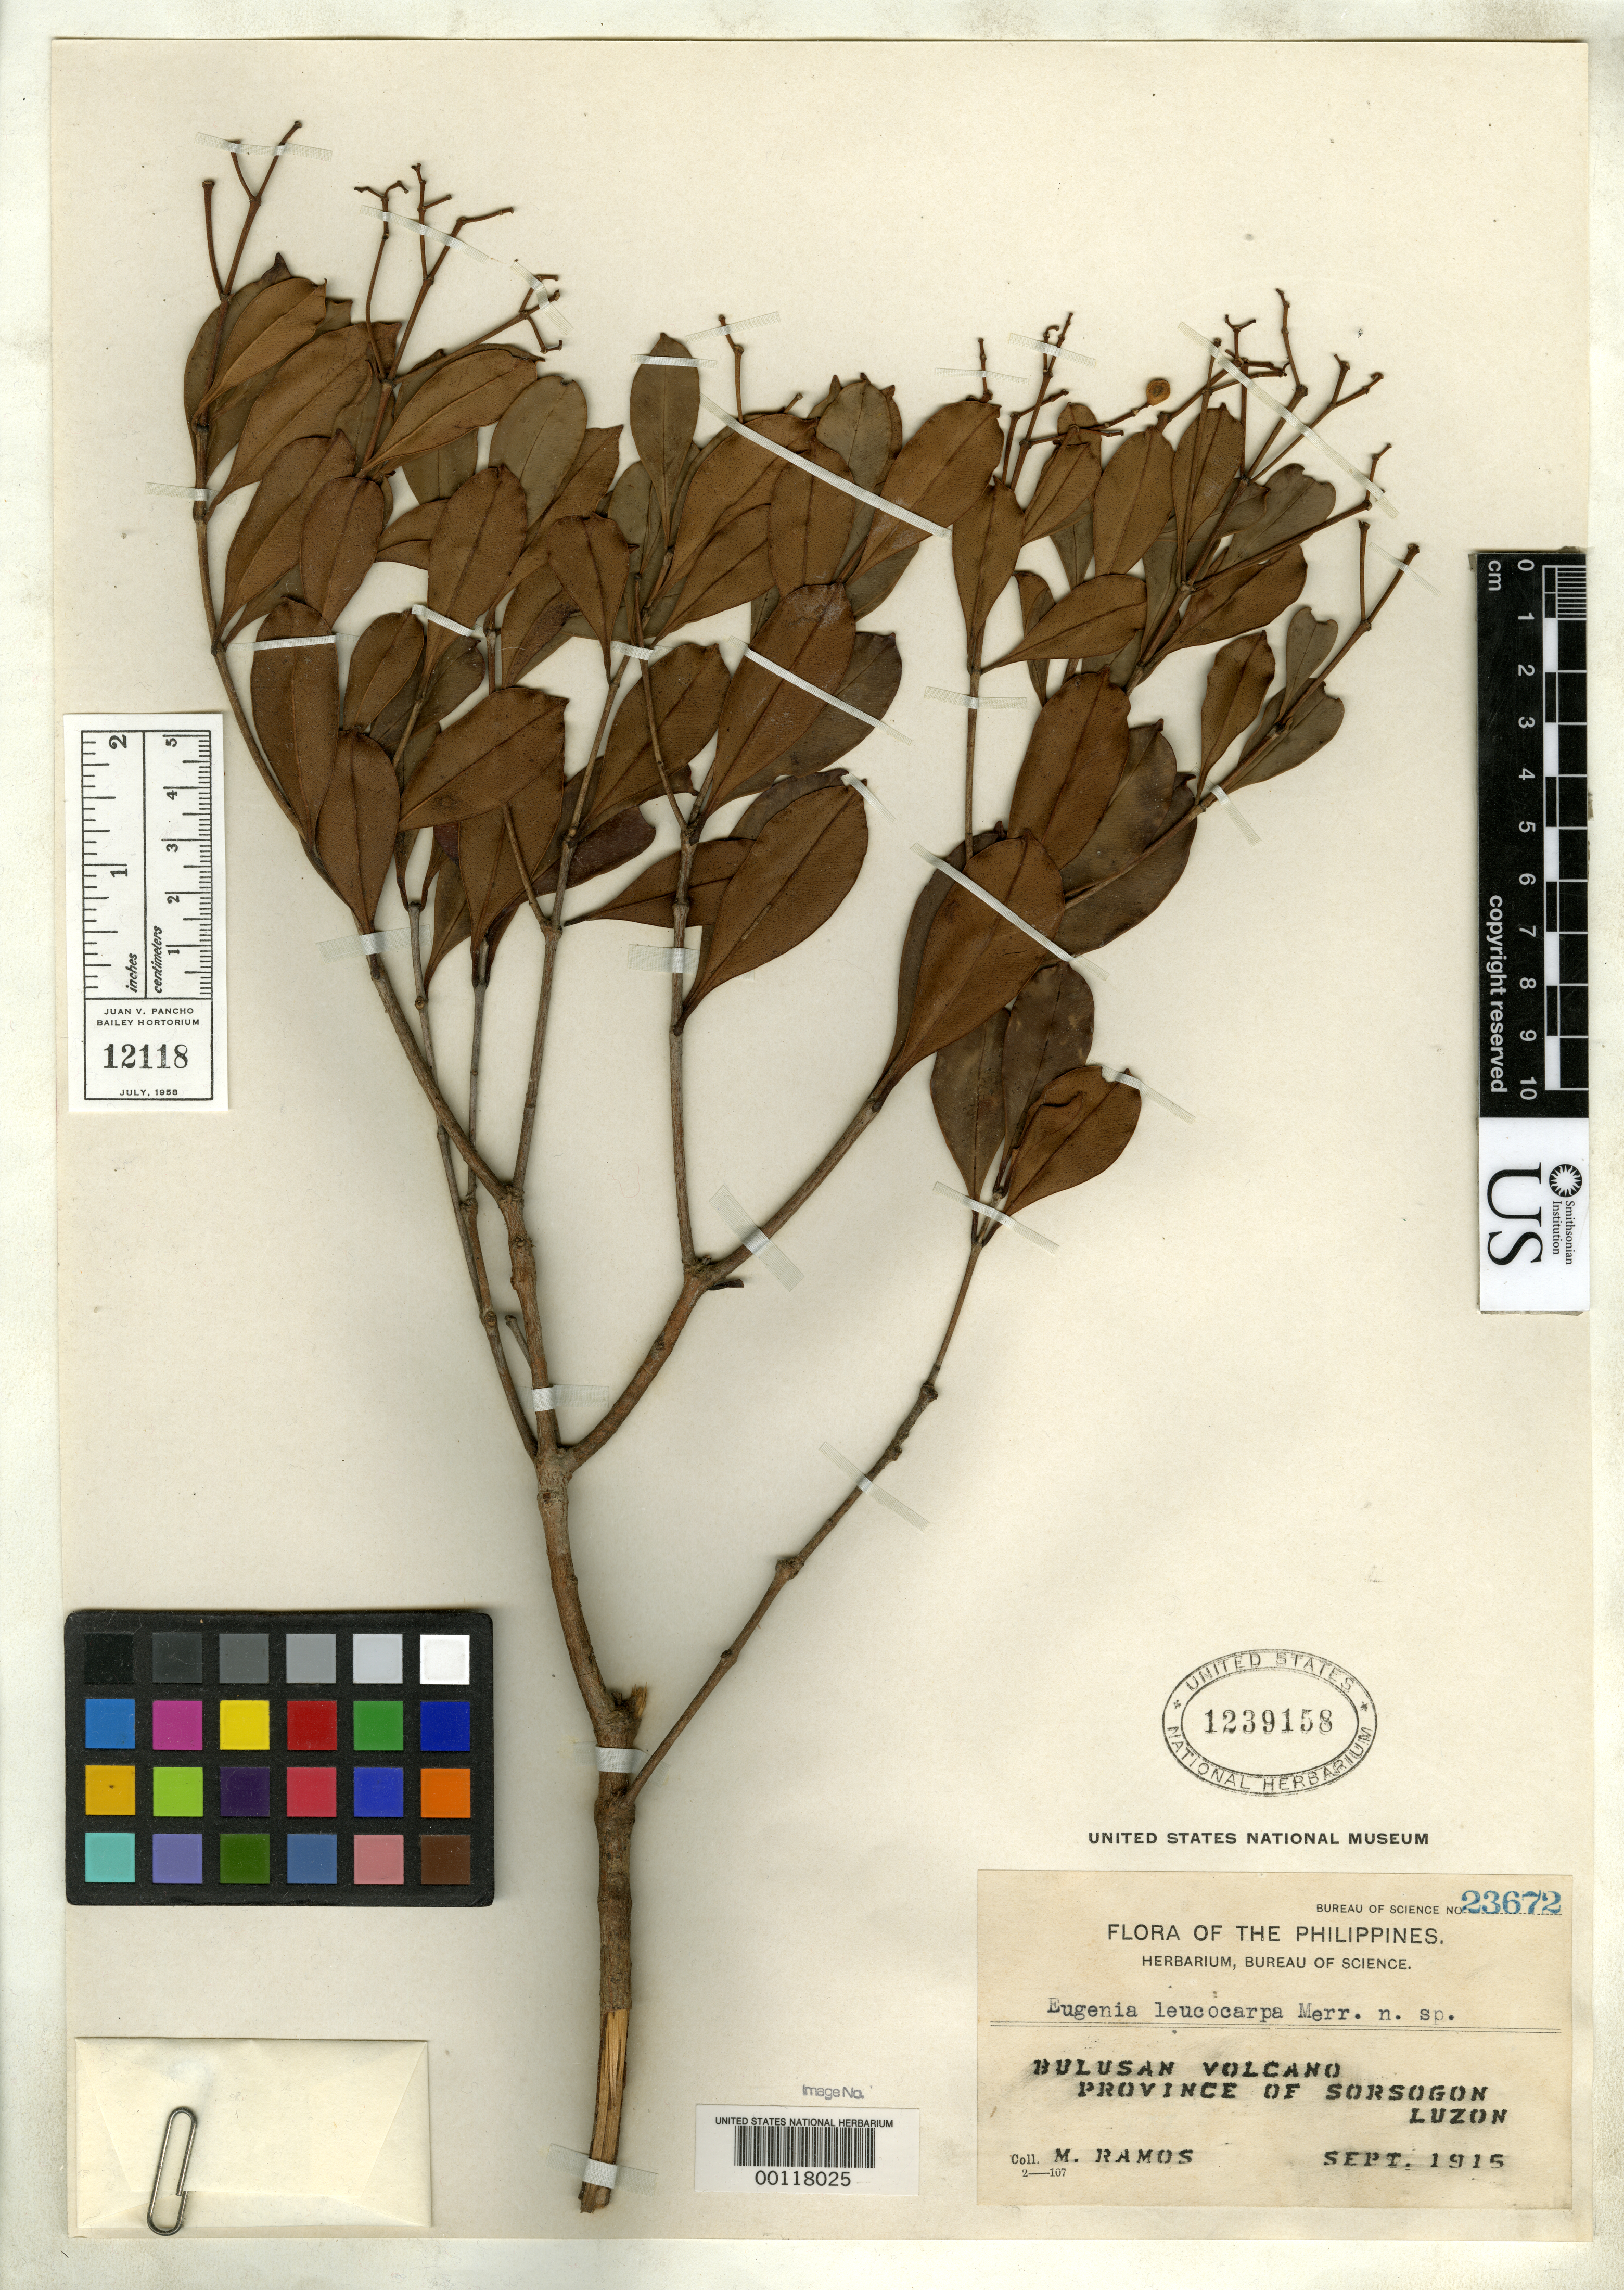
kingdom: Plantae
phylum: Tracheophyta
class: Magnoliopsida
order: Myrtales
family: Myrtaceae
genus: Eugenia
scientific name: Eugenia leucocarpa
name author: Merr.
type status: Isotype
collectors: M. Ramos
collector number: Bur. Sci. 23672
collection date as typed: Sep 1915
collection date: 1915-09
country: Philippines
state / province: Bicol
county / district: Sorsogon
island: Luzon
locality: Bulusan Volcano.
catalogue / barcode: US 1239158